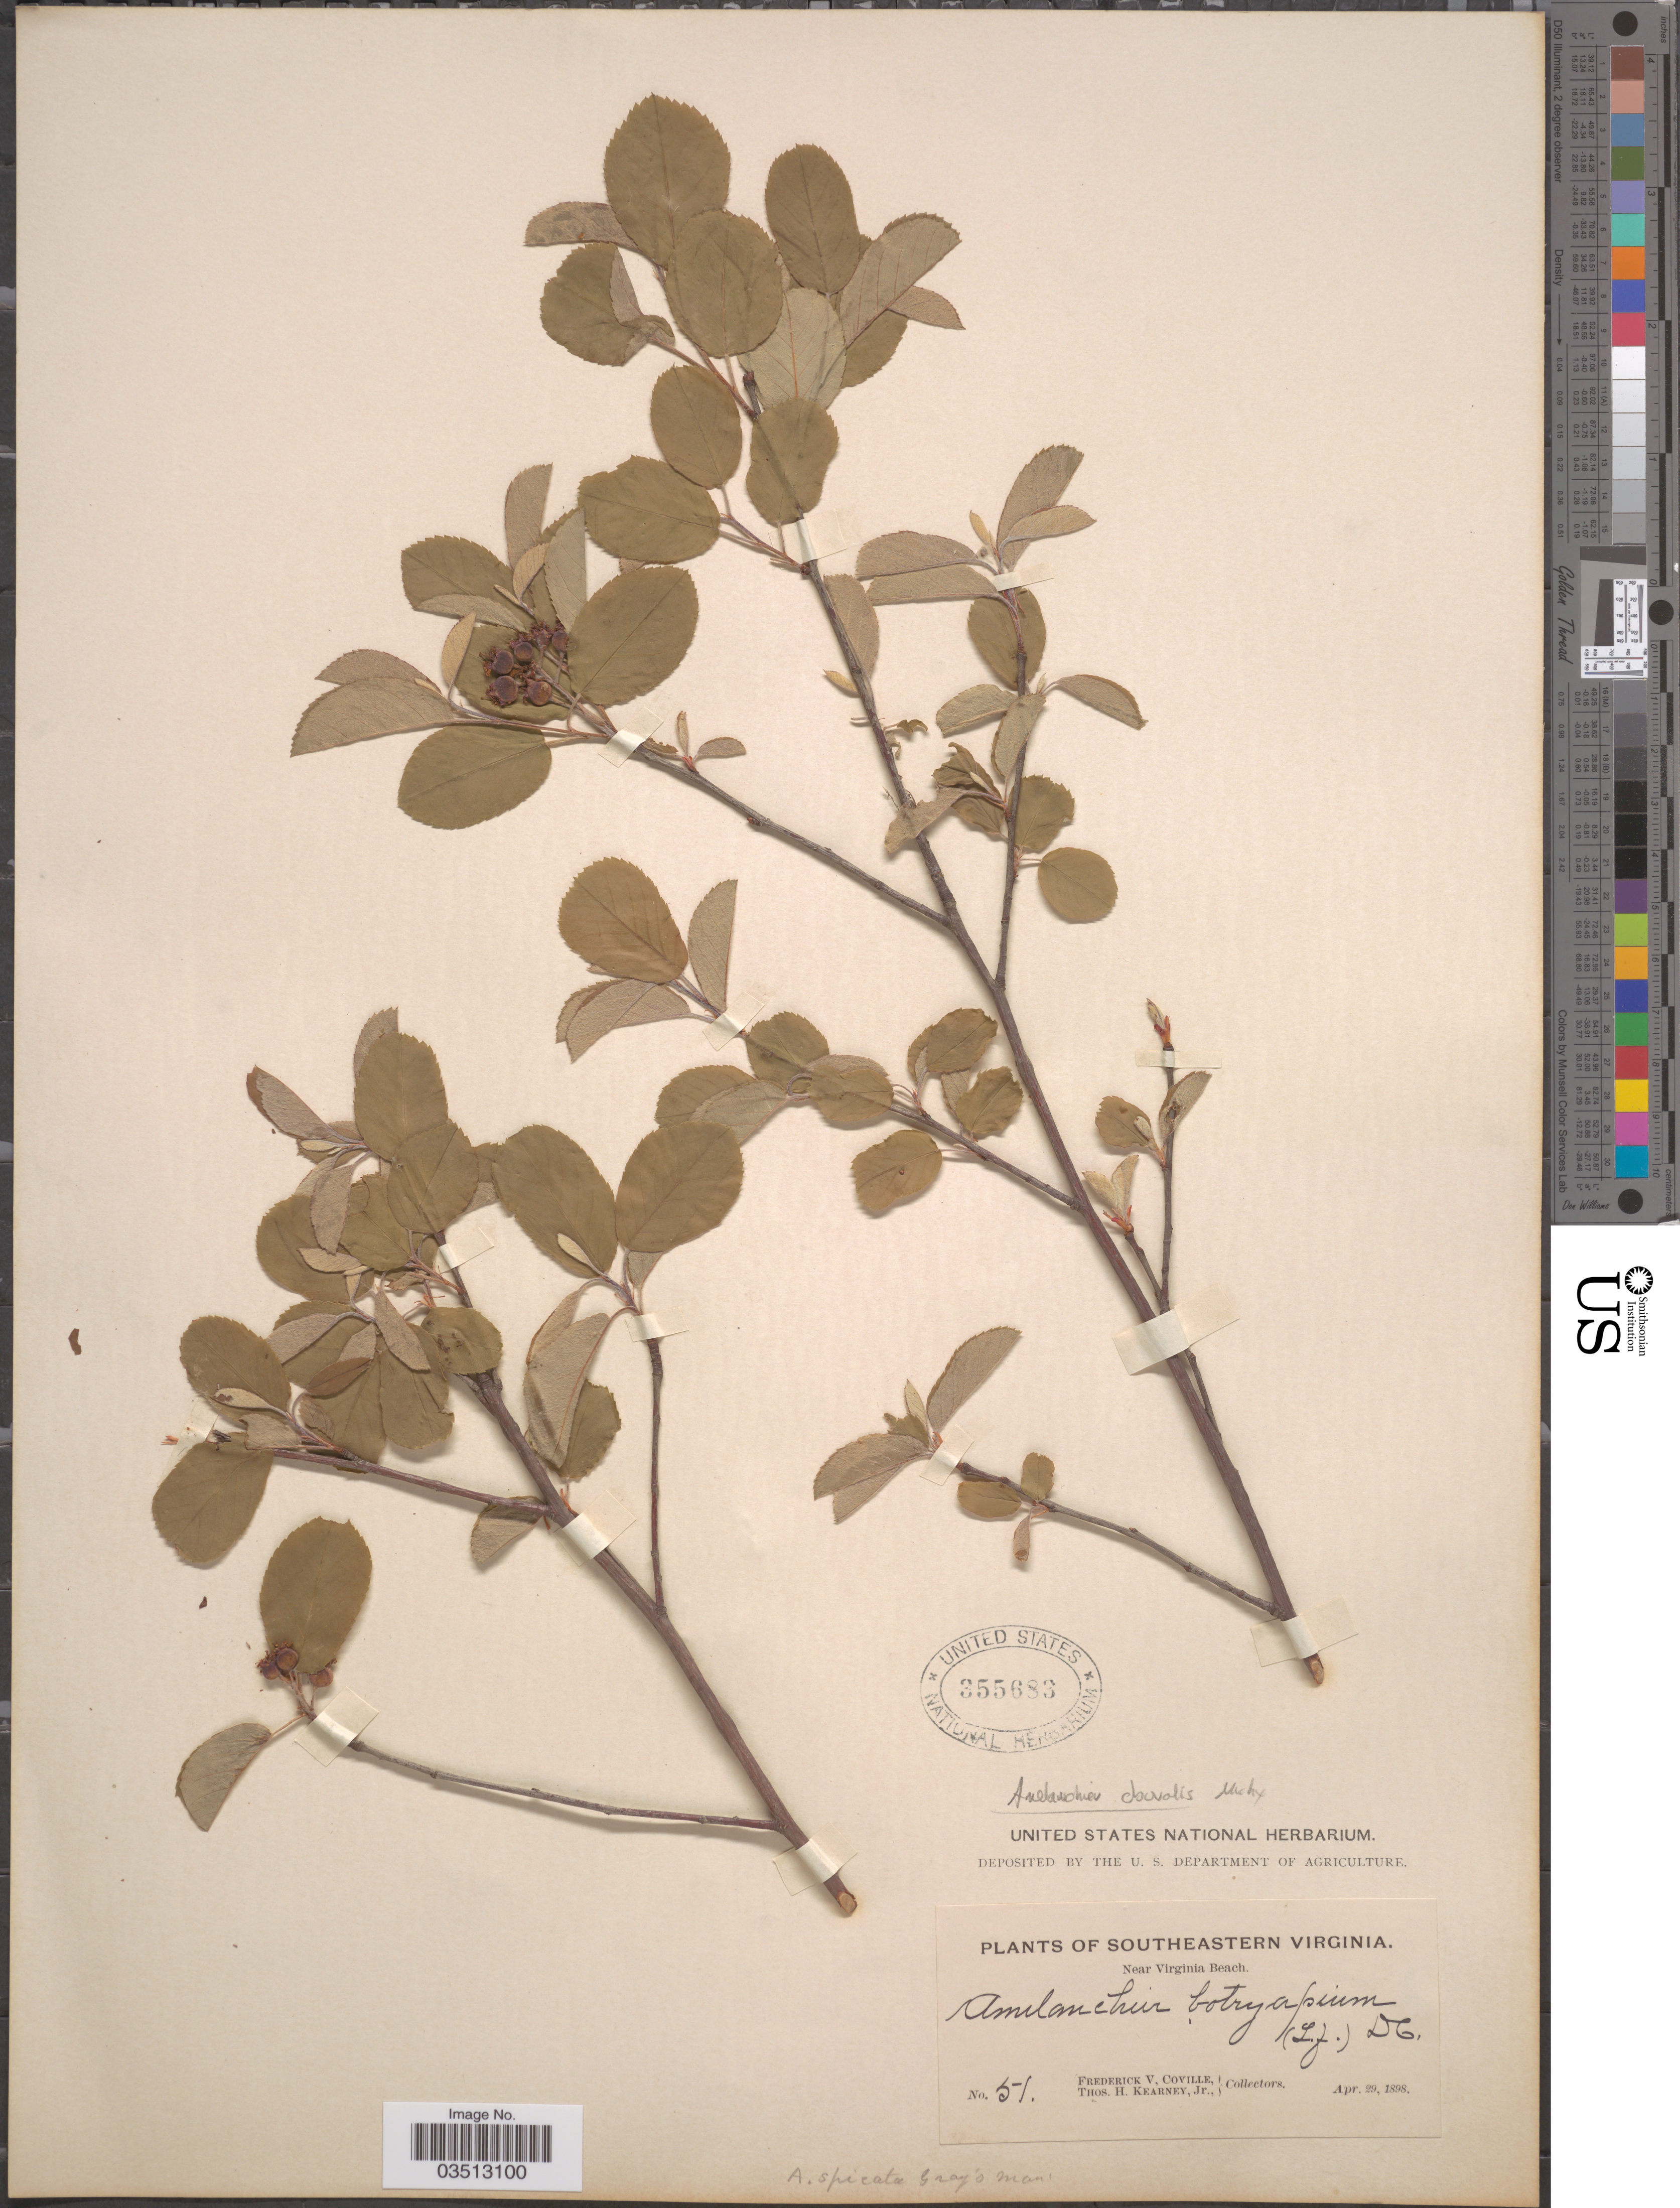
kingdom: Plantae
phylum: Tracheophyta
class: Magnoliopsida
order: Rosales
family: Rosaceae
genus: Amelanchier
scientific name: Amelanchier sp.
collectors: F. V. Coville & T. H. Kearney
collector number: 51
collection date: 1898-04-29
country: United States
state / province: Virginia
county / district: City of Virginia Beach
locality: Southeastern Virginia. Near Virginia Beach.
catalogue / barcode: US 355683